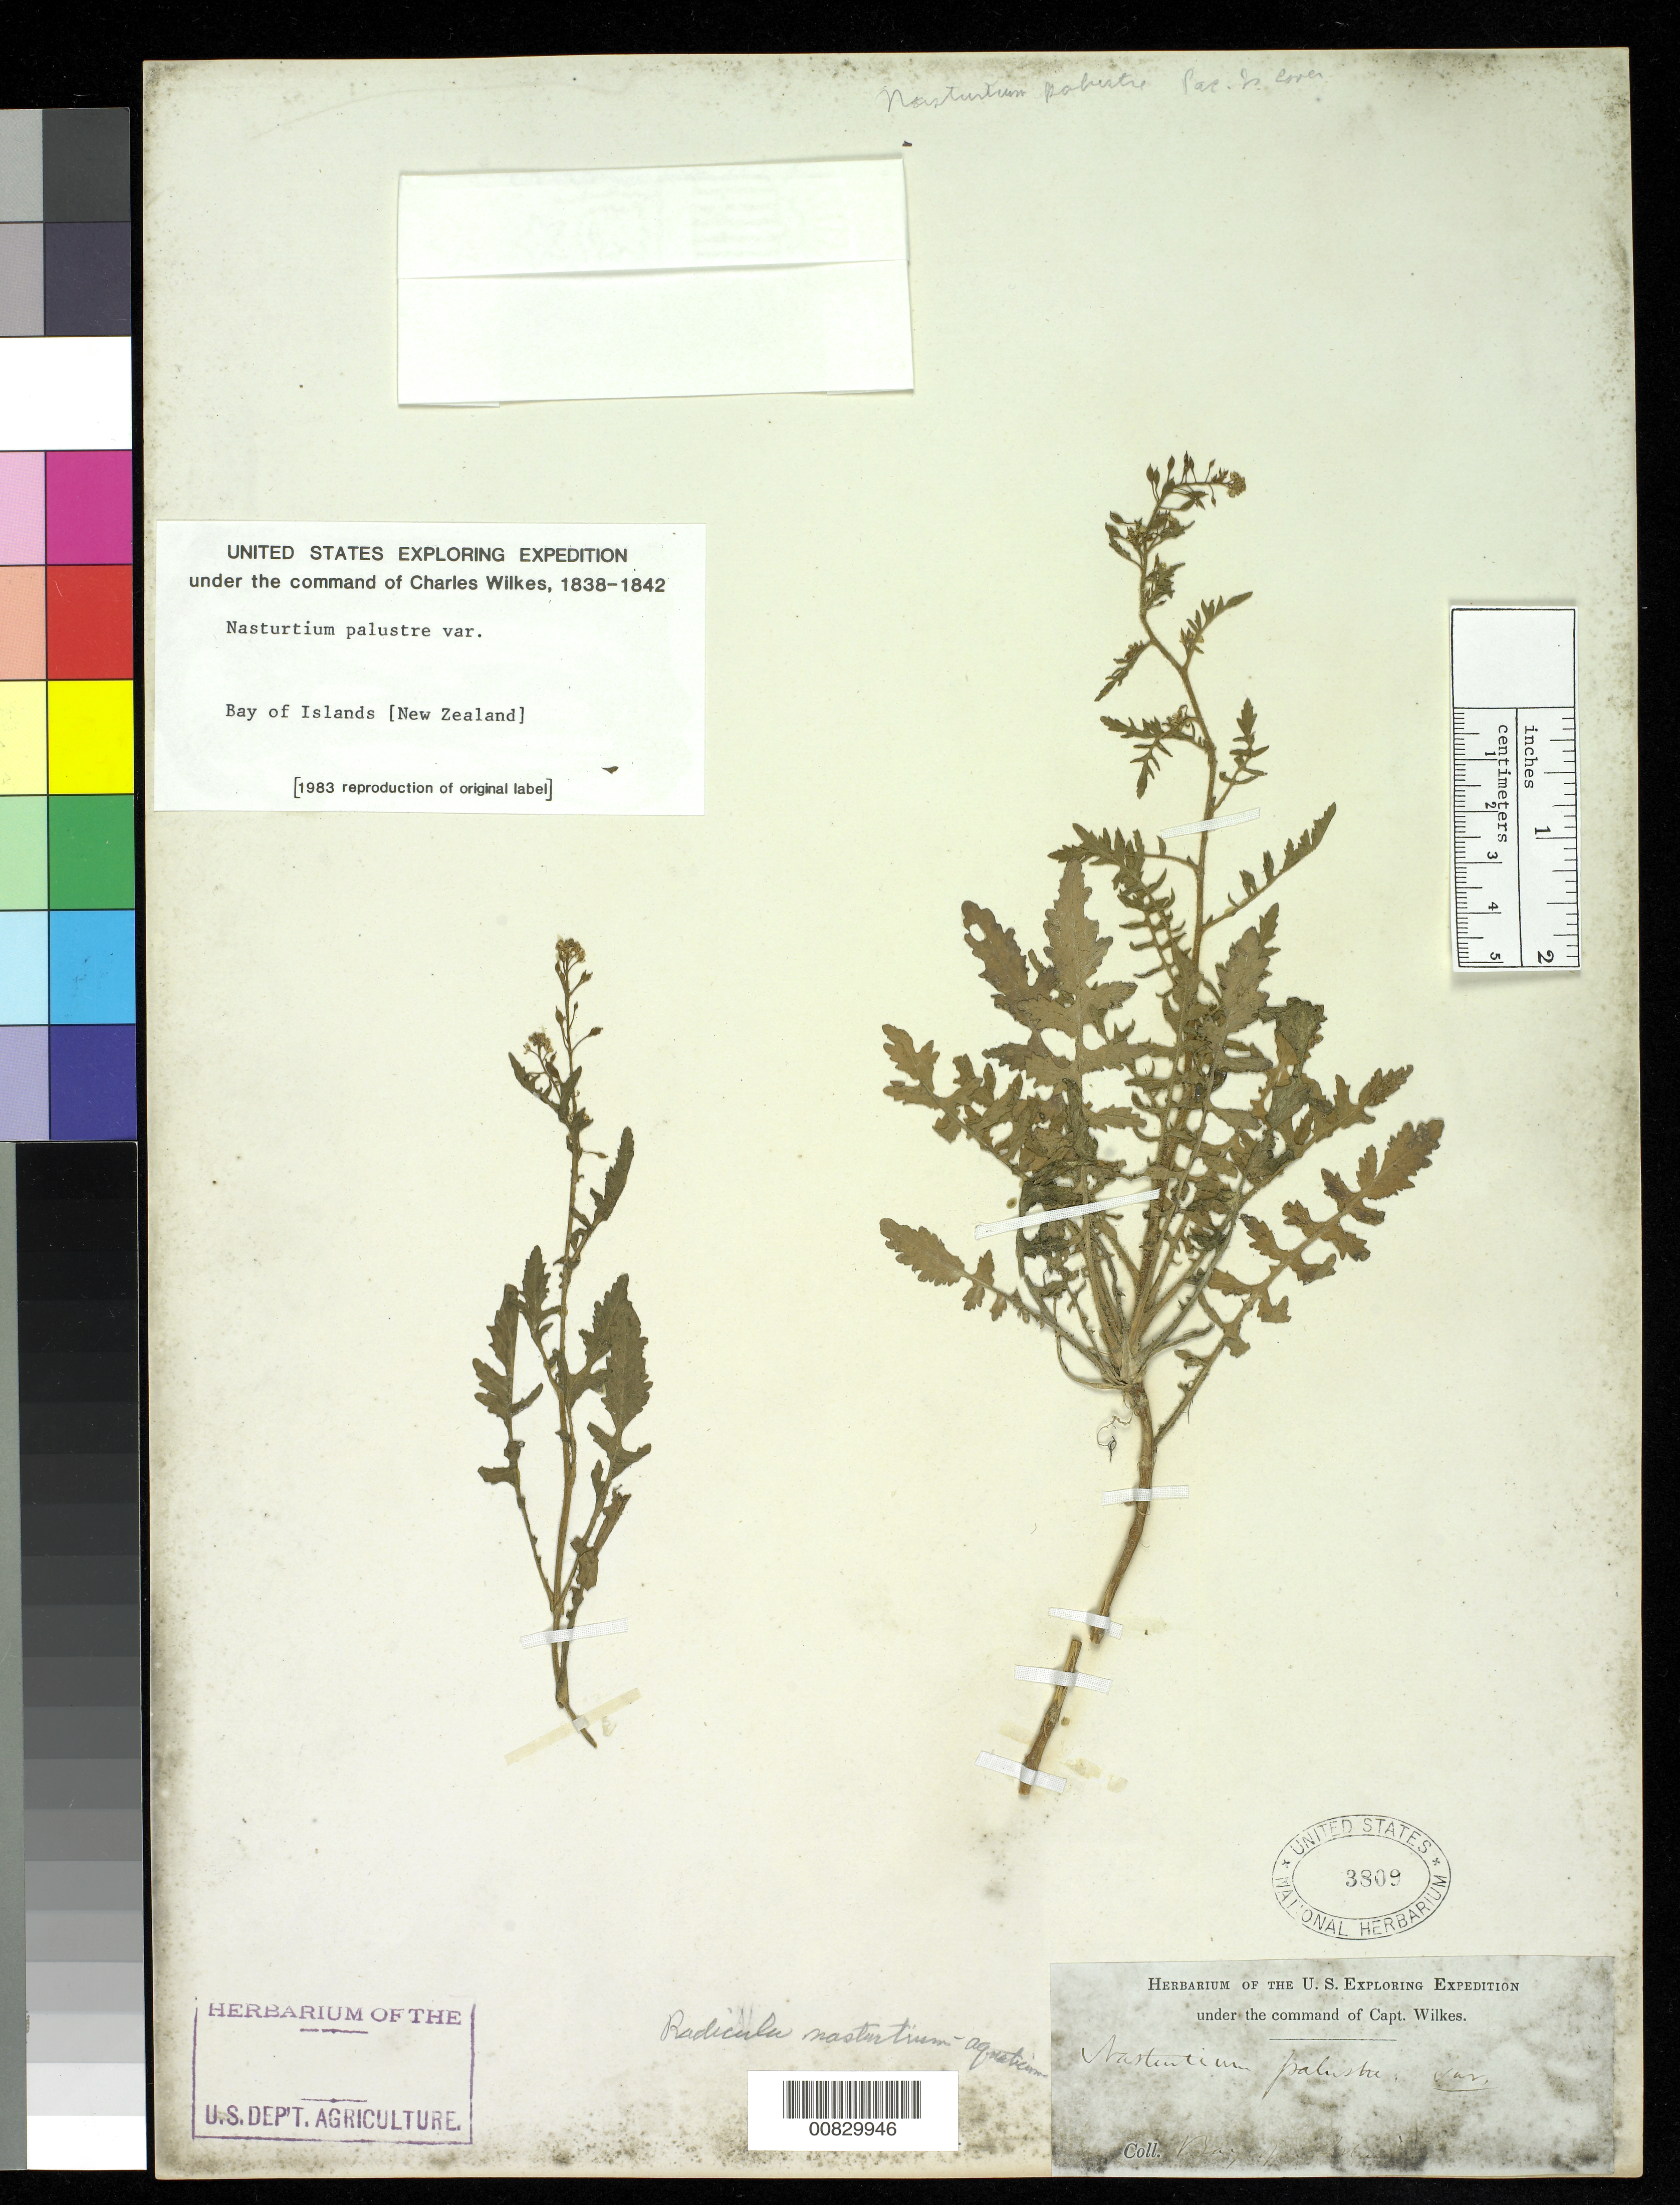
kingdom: Plantae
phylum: Tracheophyta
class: Magnoliopsida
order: Brassicales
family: Brassicaceae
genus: Rorippa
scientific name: Rorippa palustris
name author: (L.) Besser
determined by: Strong, M. T., (US), Smithsonian Institution - National Museum of Natural History (UNITED STATES)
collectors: Wilkes Explor. Exped.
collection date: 1838/1842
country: New Zealand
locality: Bay of Islands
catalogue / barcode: US 3809